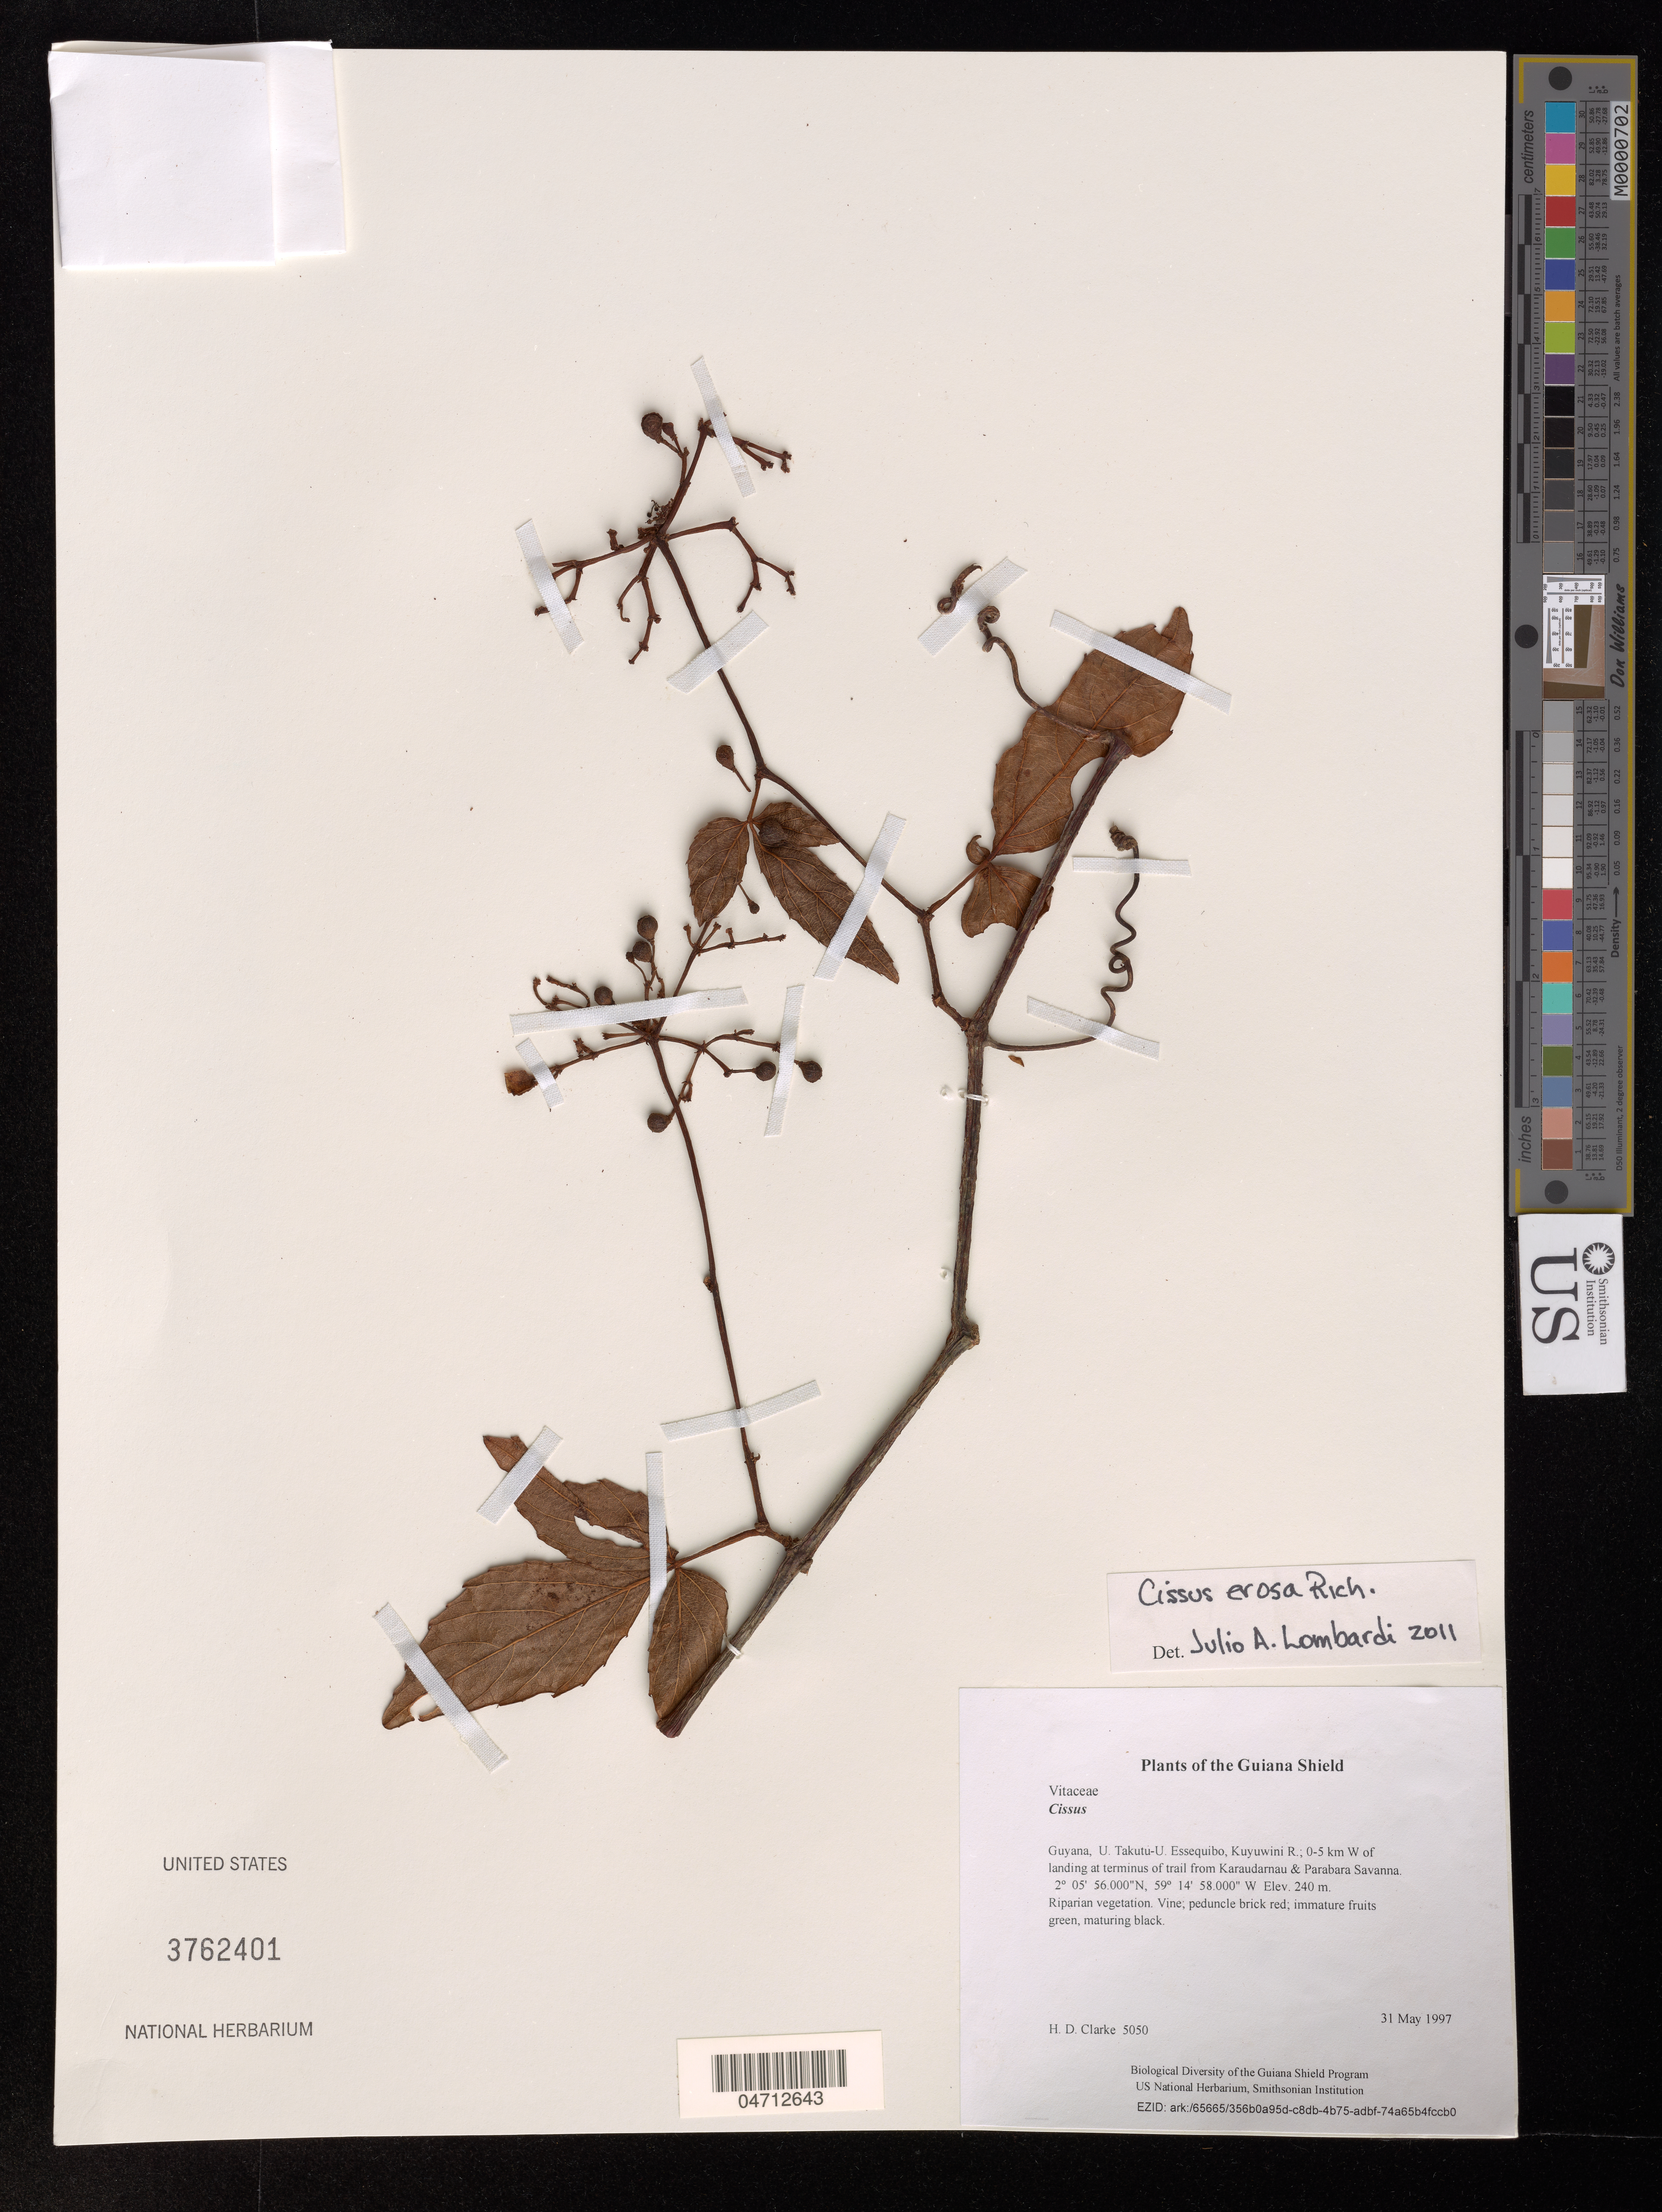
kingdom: Plantae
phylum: Tracheophyta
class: Magnoliopsida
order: Vitales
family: Vitaceae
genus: Cissus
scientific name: Cissus erosa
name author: Rich.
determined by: Lombardi, Julio A.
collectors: H. D. Clarke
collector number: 5050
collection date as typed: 31 May 1997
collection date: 1997-05-31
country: Guyana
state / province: U. Takutu-U. Essequibo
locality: Kuyuwini R.; 0-5 km W of landing at terminus of trail from Karaudarnau & Parabara Savanna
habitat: Riparian vegetation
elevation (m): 240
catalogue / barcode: US 3762401